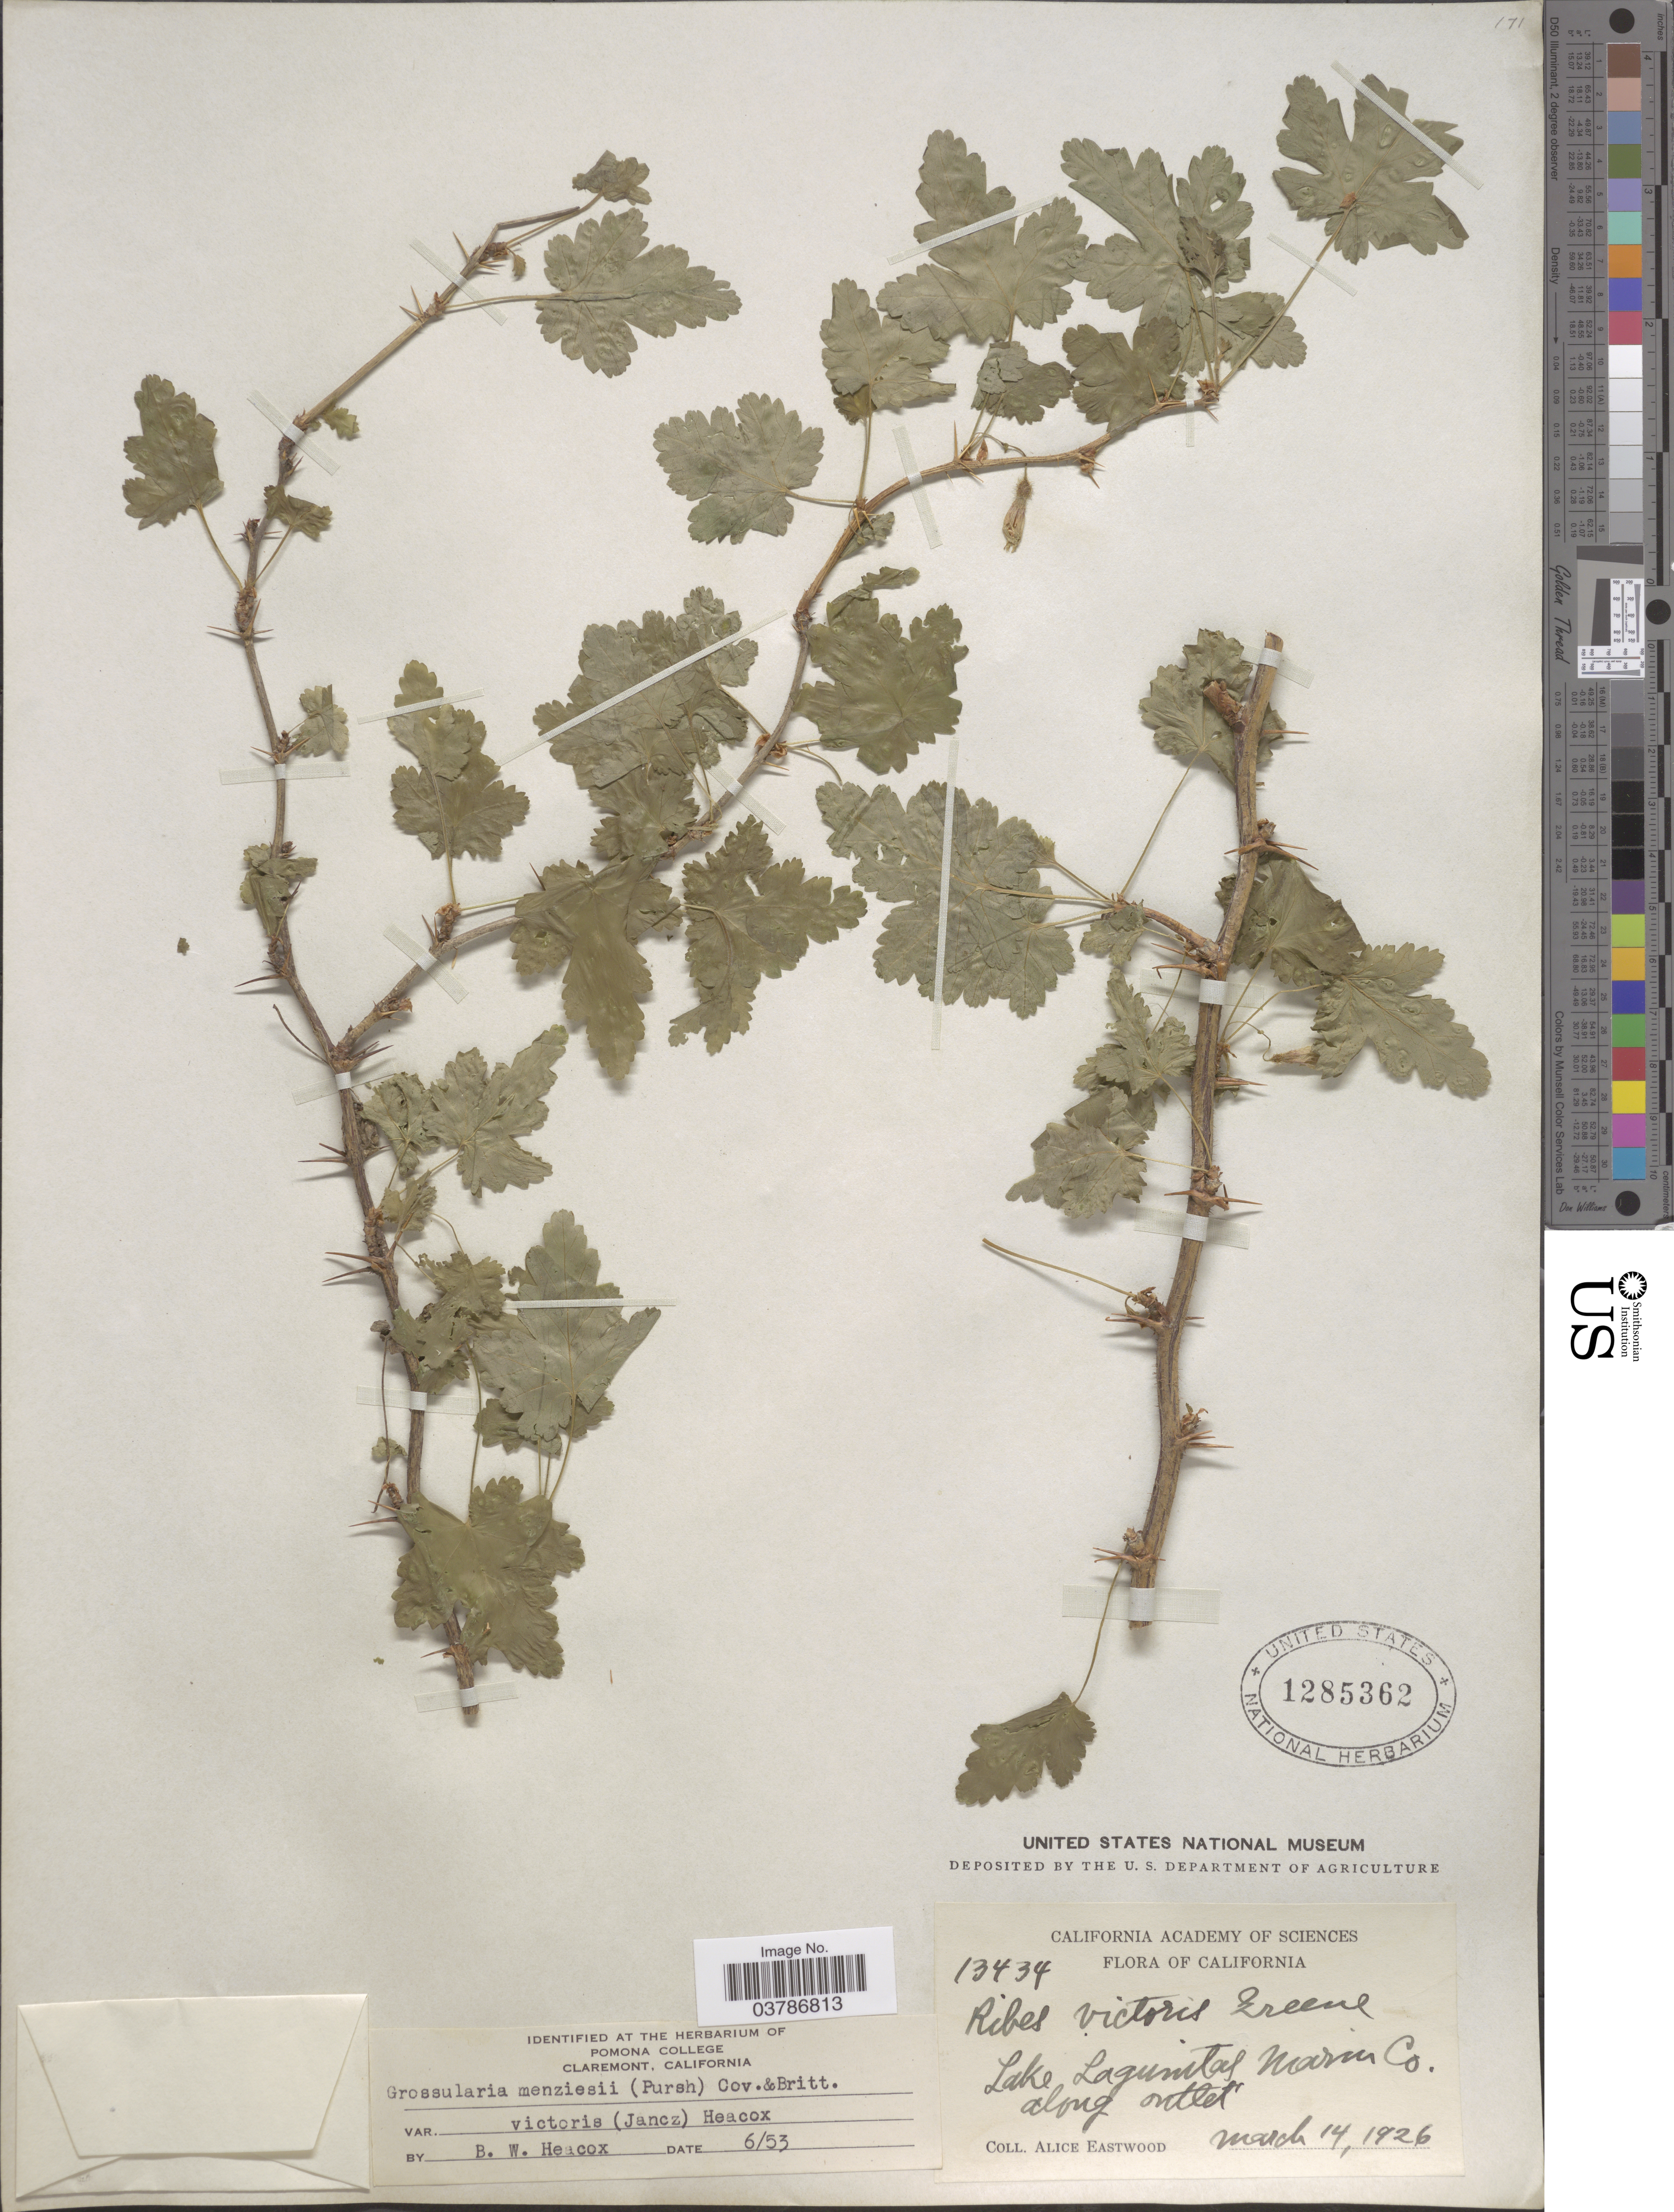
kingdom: Plantae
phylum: Tracheophyta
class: Magnoliopsida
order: Saxifragales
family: Grossulariaceae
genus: Ribes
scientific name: Ribes victoris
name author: Greene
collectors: A. Eastwood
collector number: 13434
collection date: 1926-03-14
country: United States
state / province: California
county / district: Marin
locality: Lake Lagunitas Marin Co. Along outlet.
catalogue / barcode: US 1285362